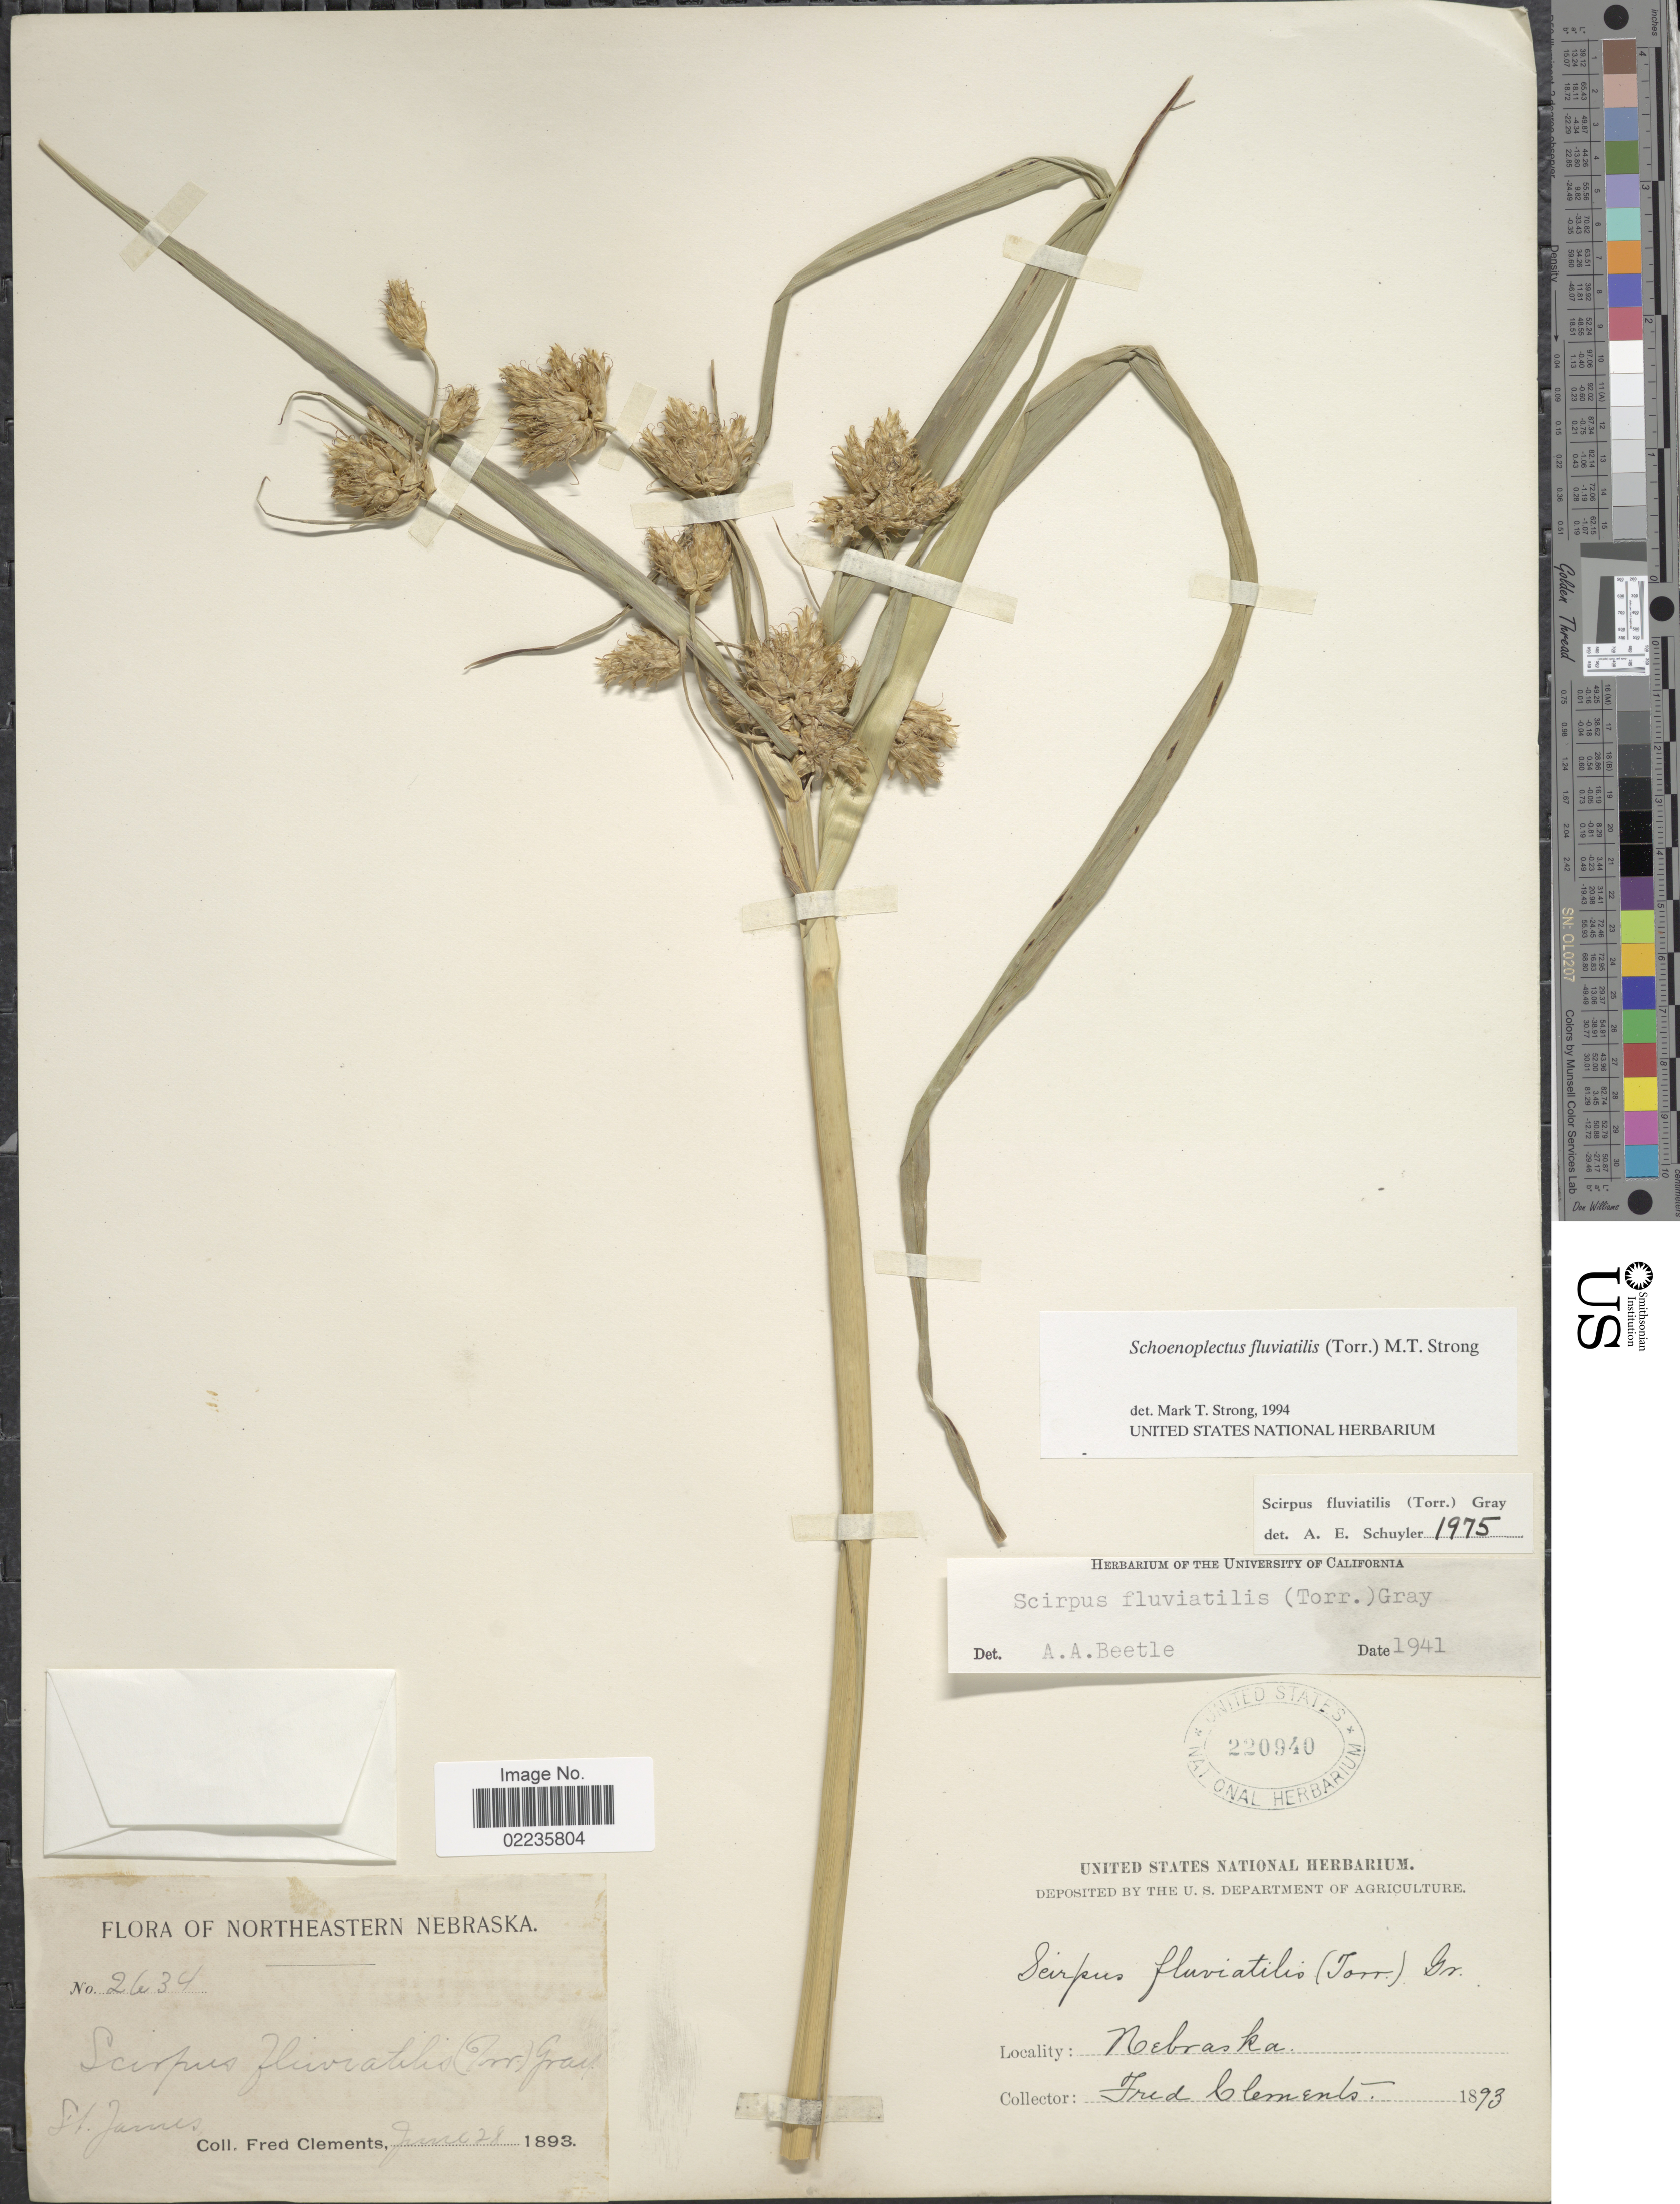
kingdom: Plantae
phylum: Tracheophyta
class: Liliopsida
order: Poales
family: Cyperaceae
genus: Bolboschoenus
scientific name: Bolboschoenus fluviatilis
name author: (Torr.) Soják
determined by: Strong, M. T., (US), Smithsonian Institution - National Museum of Natural History (UNITED STATES)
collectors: F. Clements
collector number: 2634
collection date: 1893-06-28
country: United States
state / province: Nebraska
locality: Northeastern Nebraska. St. James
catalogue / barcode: US 220940